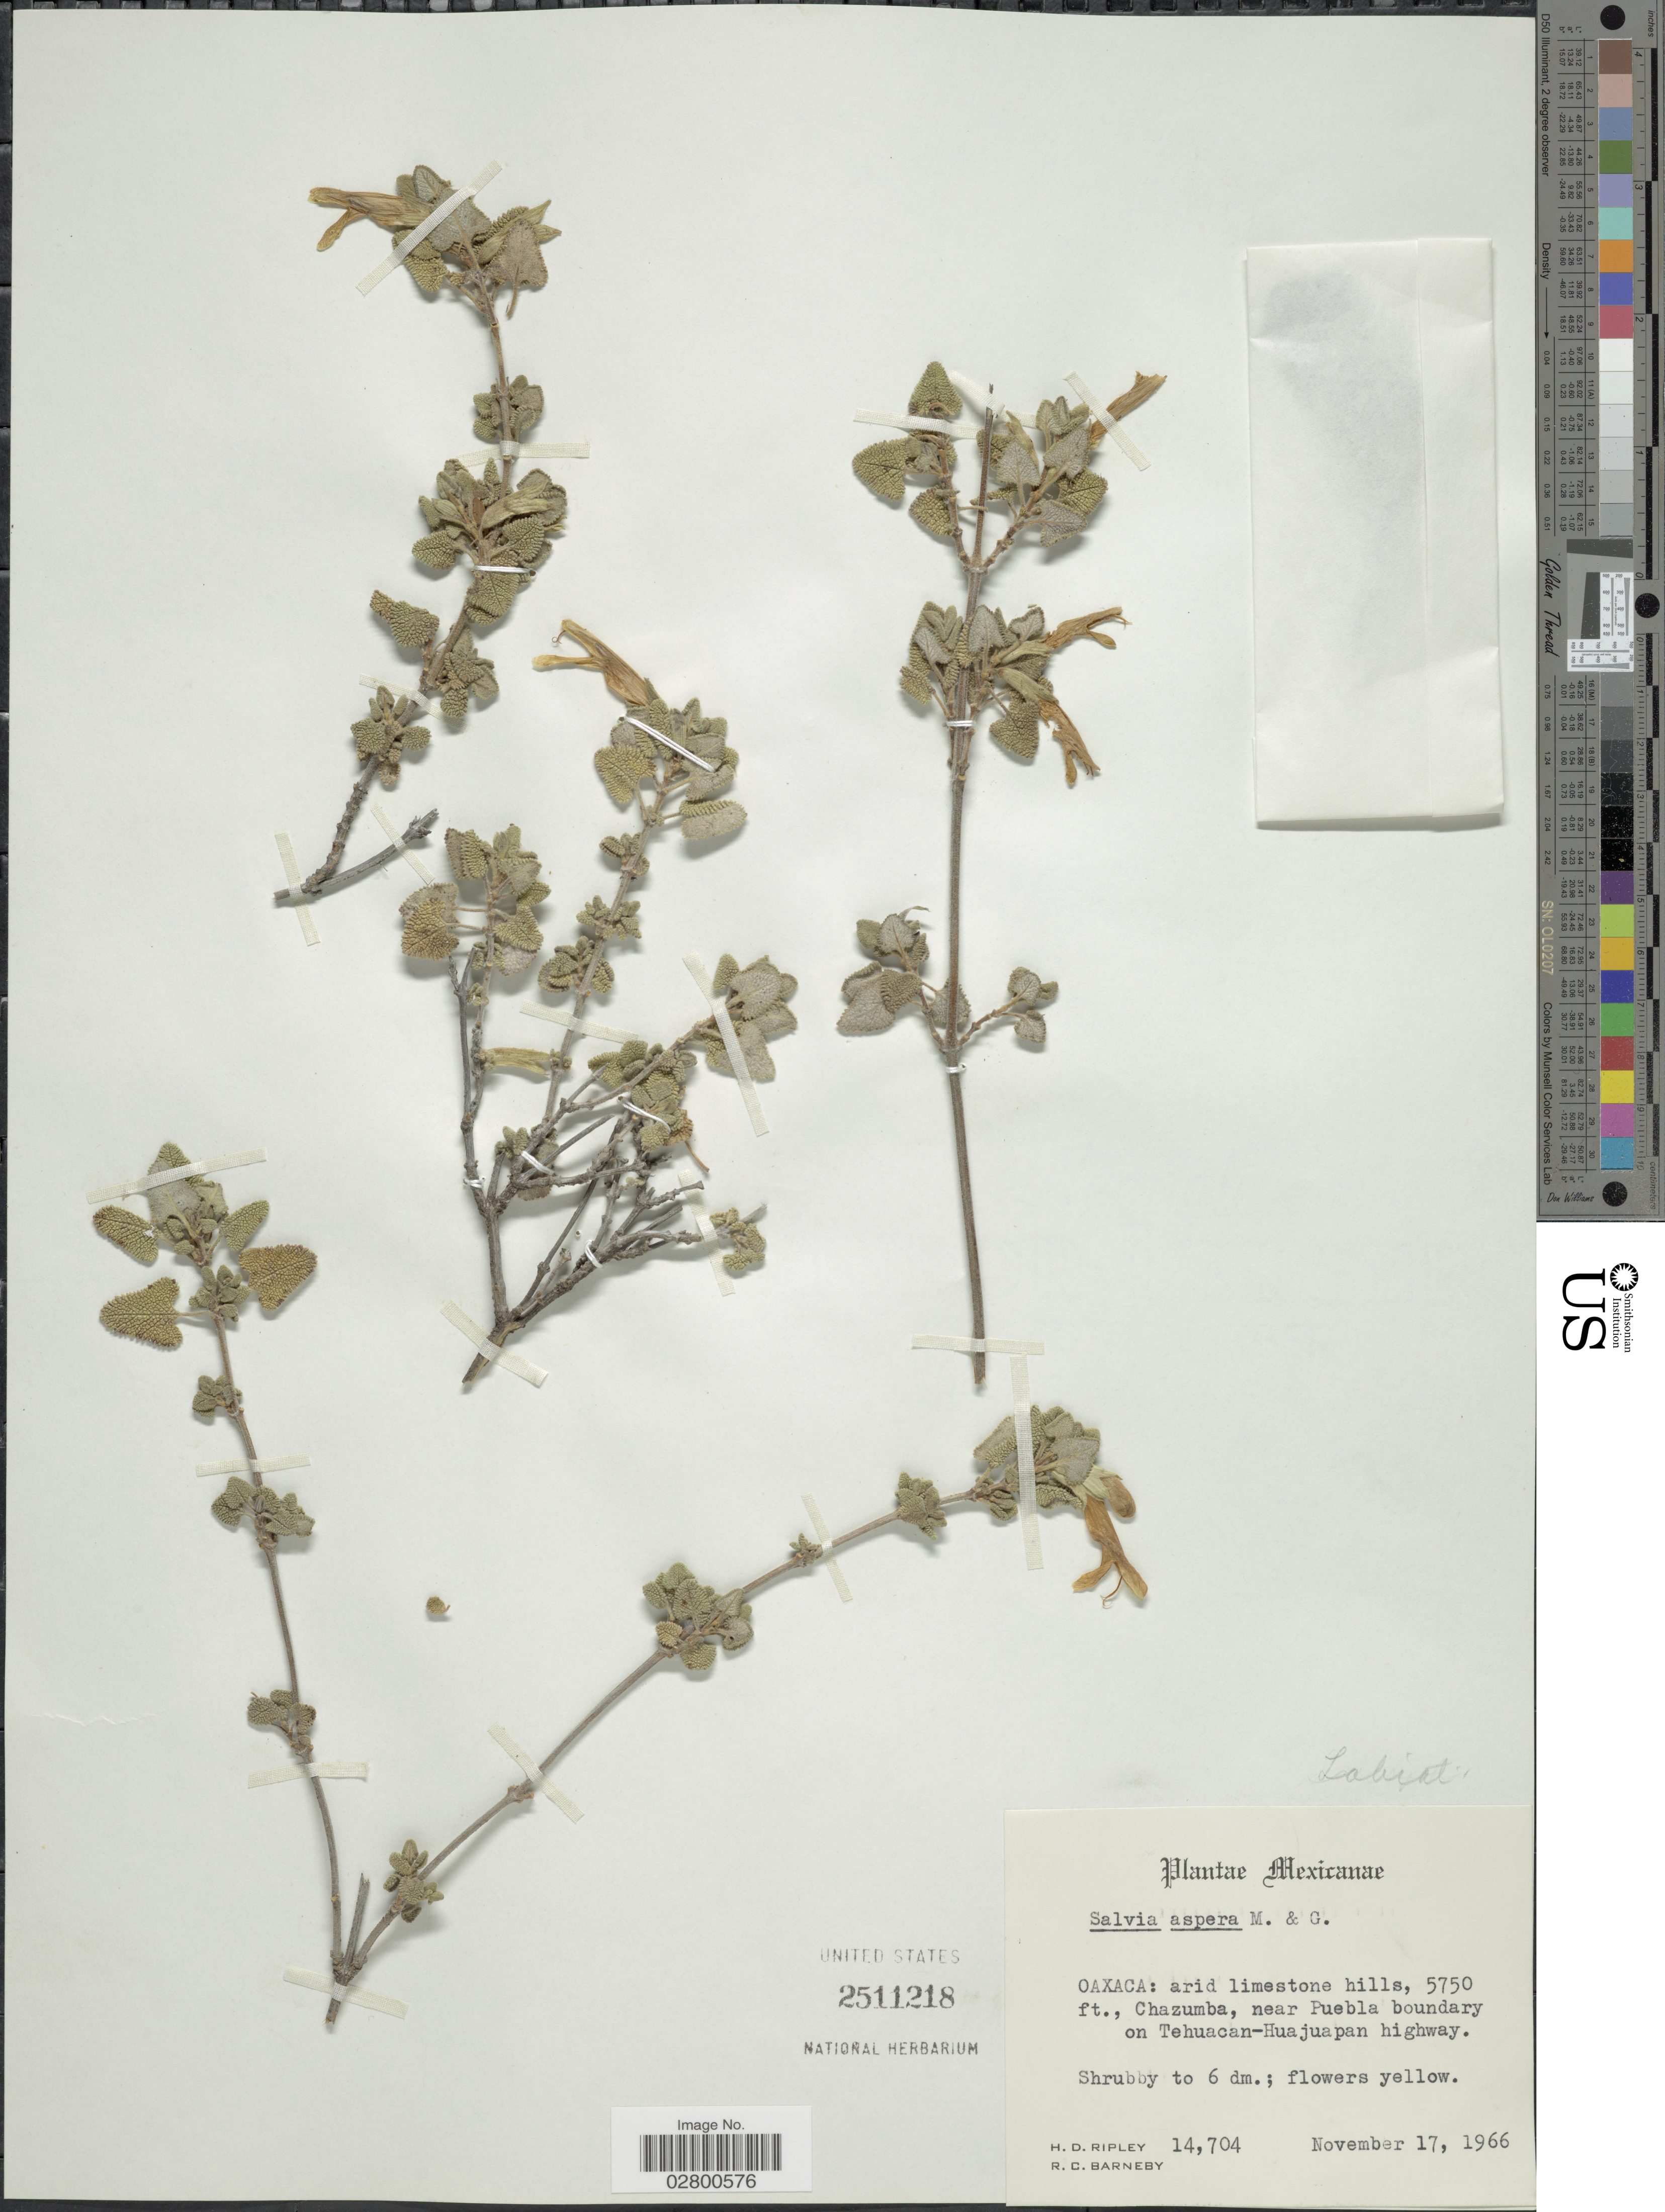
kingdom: Plantae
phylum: Tracheophyta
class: Magnoliopsida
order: Lamiales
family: Lamiaceae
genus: Salvia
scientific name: Salvia aspera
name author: M. Martens & Galeotti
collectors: H. Ripley & R. C. Barneby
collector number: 14704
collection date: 1966-11-17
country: Mexico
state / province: Oaxaca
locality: Arid limestone hills, Chazumba, near Puebla boundary on Tehuacan-Huajuapan highway.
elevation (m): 1753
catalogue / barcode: US 2511218